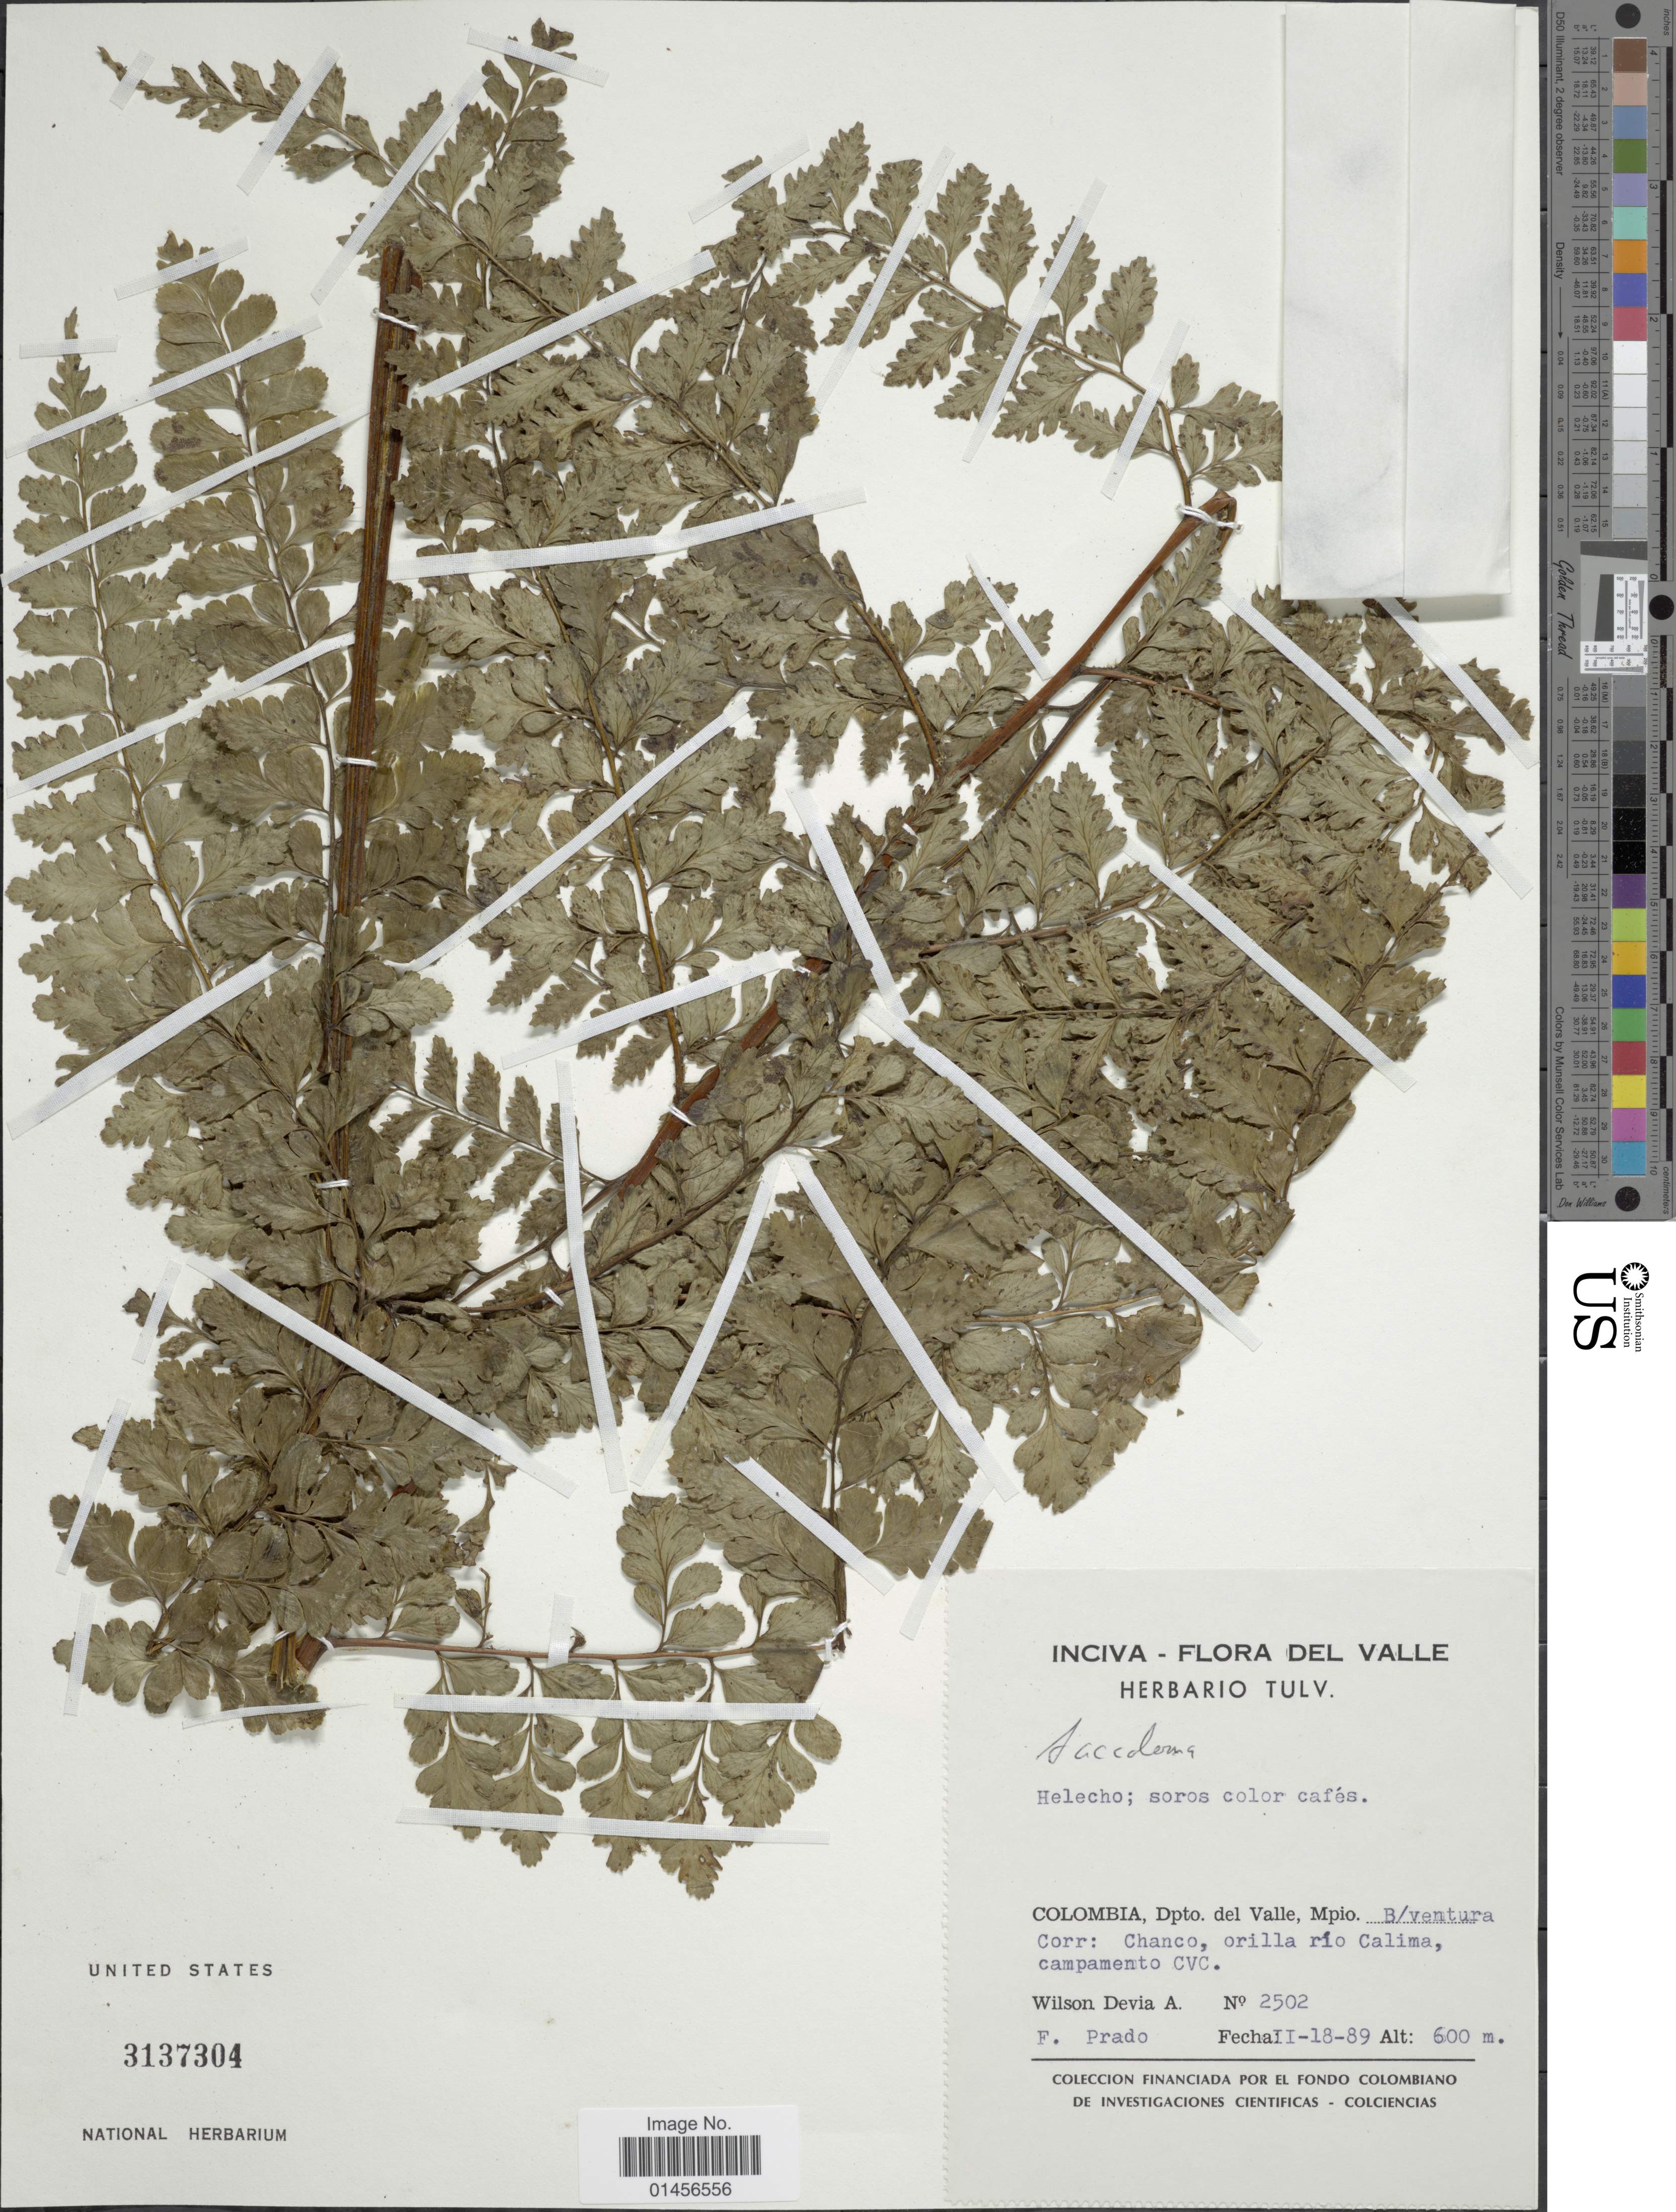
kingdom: Plantae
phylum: Tracheophyta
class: Polypodiopsida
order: Polypodiales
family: Saccolomataceae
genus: Saccoloma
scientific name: Saccoloma inaequale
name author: (Kunze) Mett.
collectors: W. Devia A. & F. Prado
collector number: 2502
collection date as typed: Transcribed d/m/y: 18/2/89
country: Colombia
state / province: Valle del Cauca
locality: Dpto. del Valle, Mpio, B/ventura, Corr: Chanco, orilla rio Calima, campamento CVC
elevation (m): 600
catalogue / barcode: US 3137304